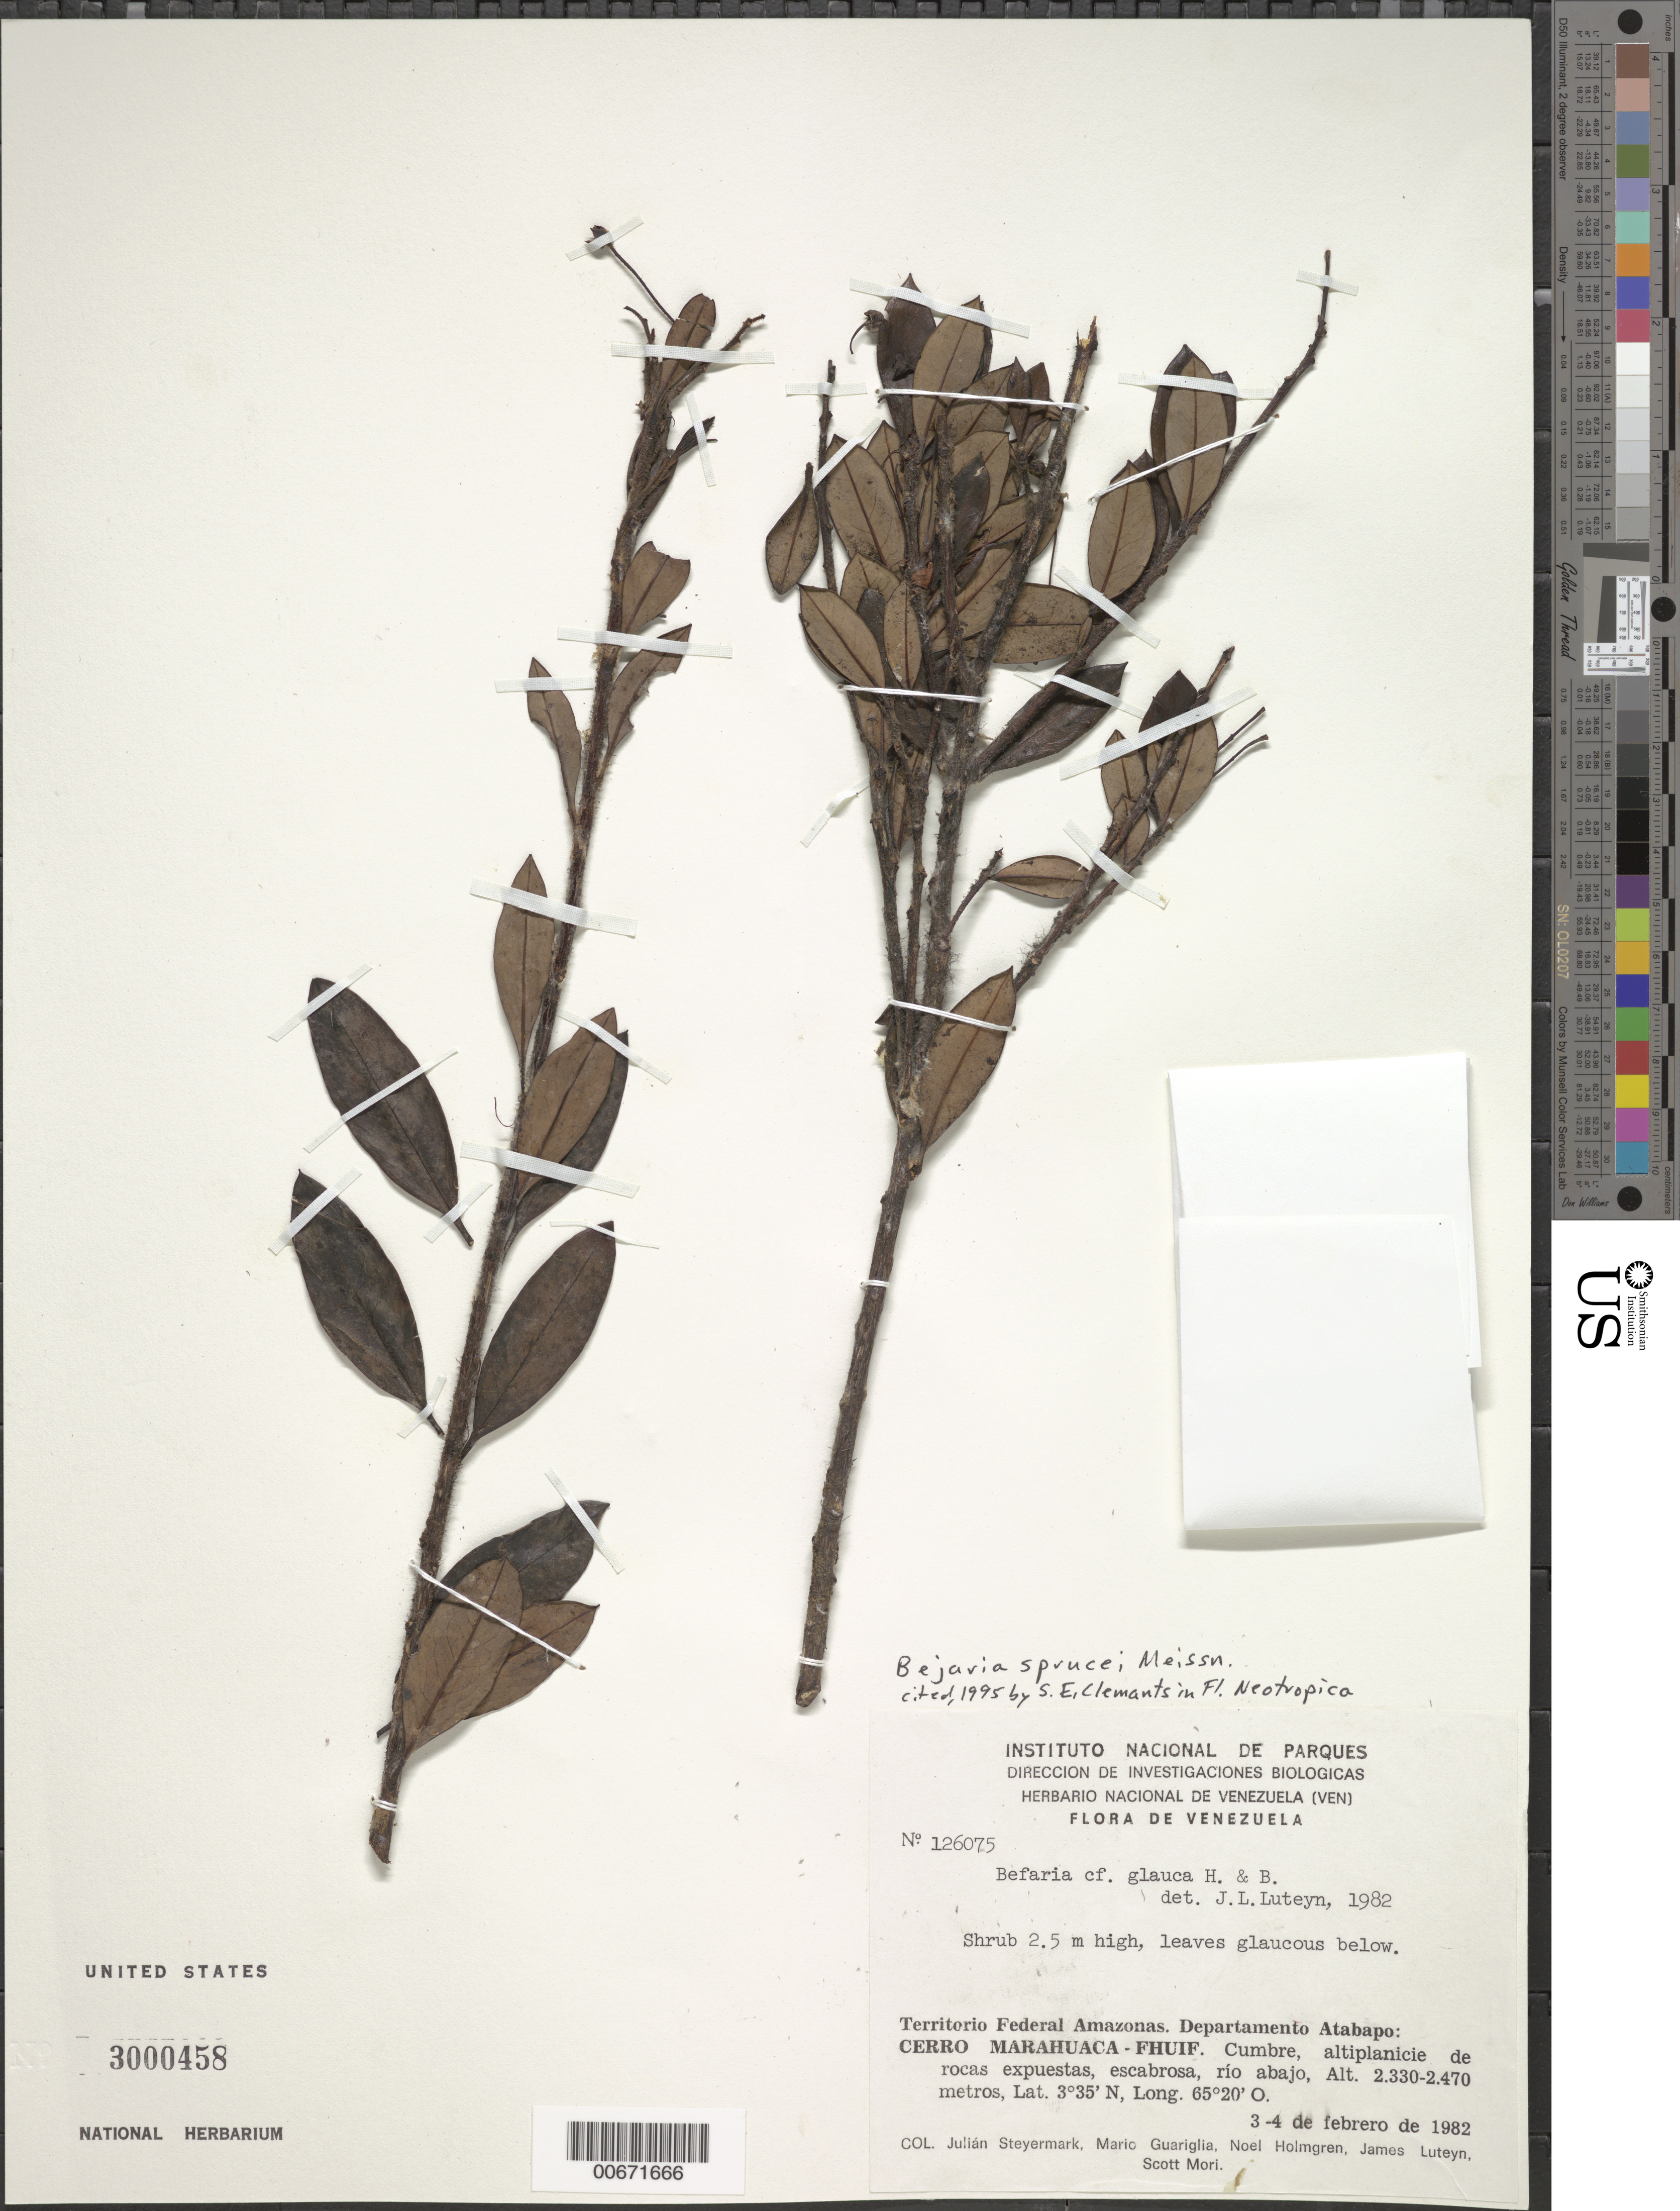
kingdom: Plantae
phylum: Tracheophyta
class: Magnoliopsida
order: Ericales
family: Ericaceae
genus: Bejaria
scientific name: Bejaria glauca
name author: Bonpl.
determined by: Luteyn, J. L.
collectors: J. Steyermark, M. Guariglia P., N. H. Holmgren, J. L. Luteyn & S. Mori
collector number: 126075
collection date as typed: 3-Feb-82 to 4-Feb-82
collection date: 1982-02-03/1982-02-04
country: Venezuela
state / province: Amazonas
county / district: Atabapo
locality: Cerro Marahuaca - FHUIF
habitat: Altiplanicie de rocas expuestas, escabrosa, río abajo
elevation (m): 2330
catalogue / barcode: US 3000458